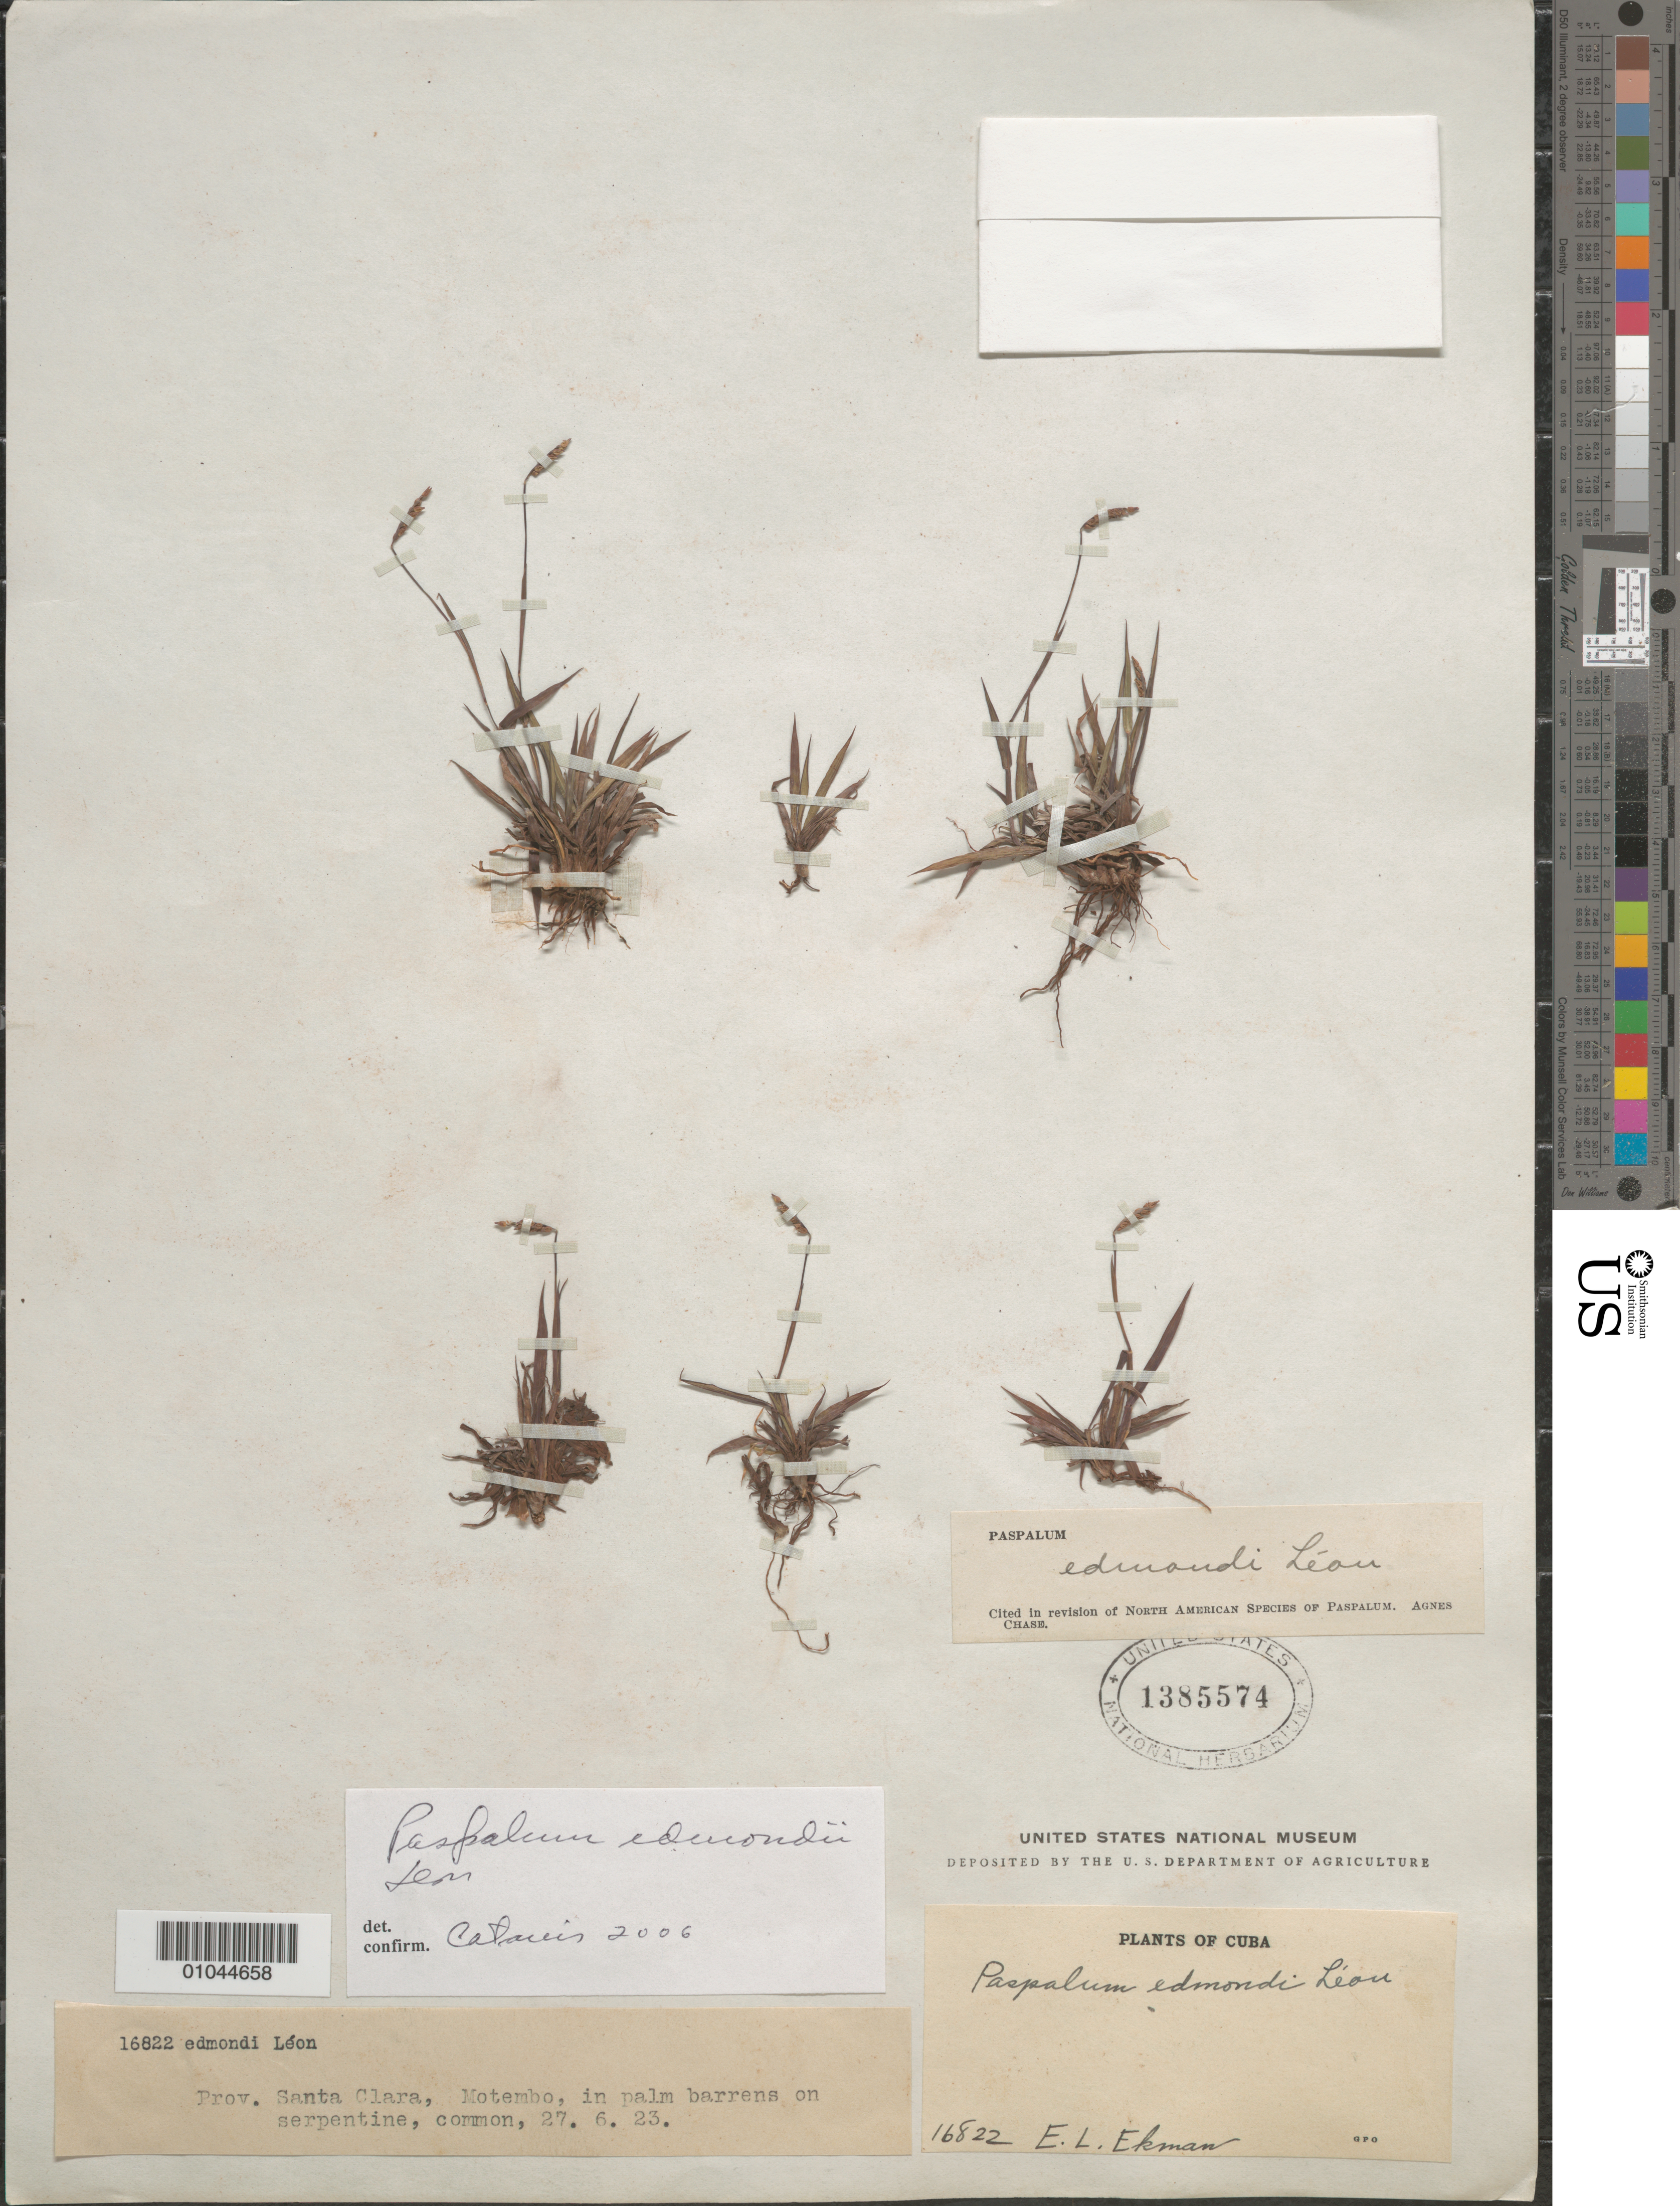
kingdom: Plantae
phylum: Tracheophyta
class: Liliopsida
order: Poales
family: Poaceae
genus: Paspalum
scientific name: Paspalum edmondii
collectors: E. L. Ekman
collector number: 16822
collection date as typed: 27 Jun 1923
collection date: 1923-06-27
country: Cuba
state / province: Villa Clara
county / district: Santa Clara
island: Cuba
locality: Motembo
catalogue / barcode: US 1385574